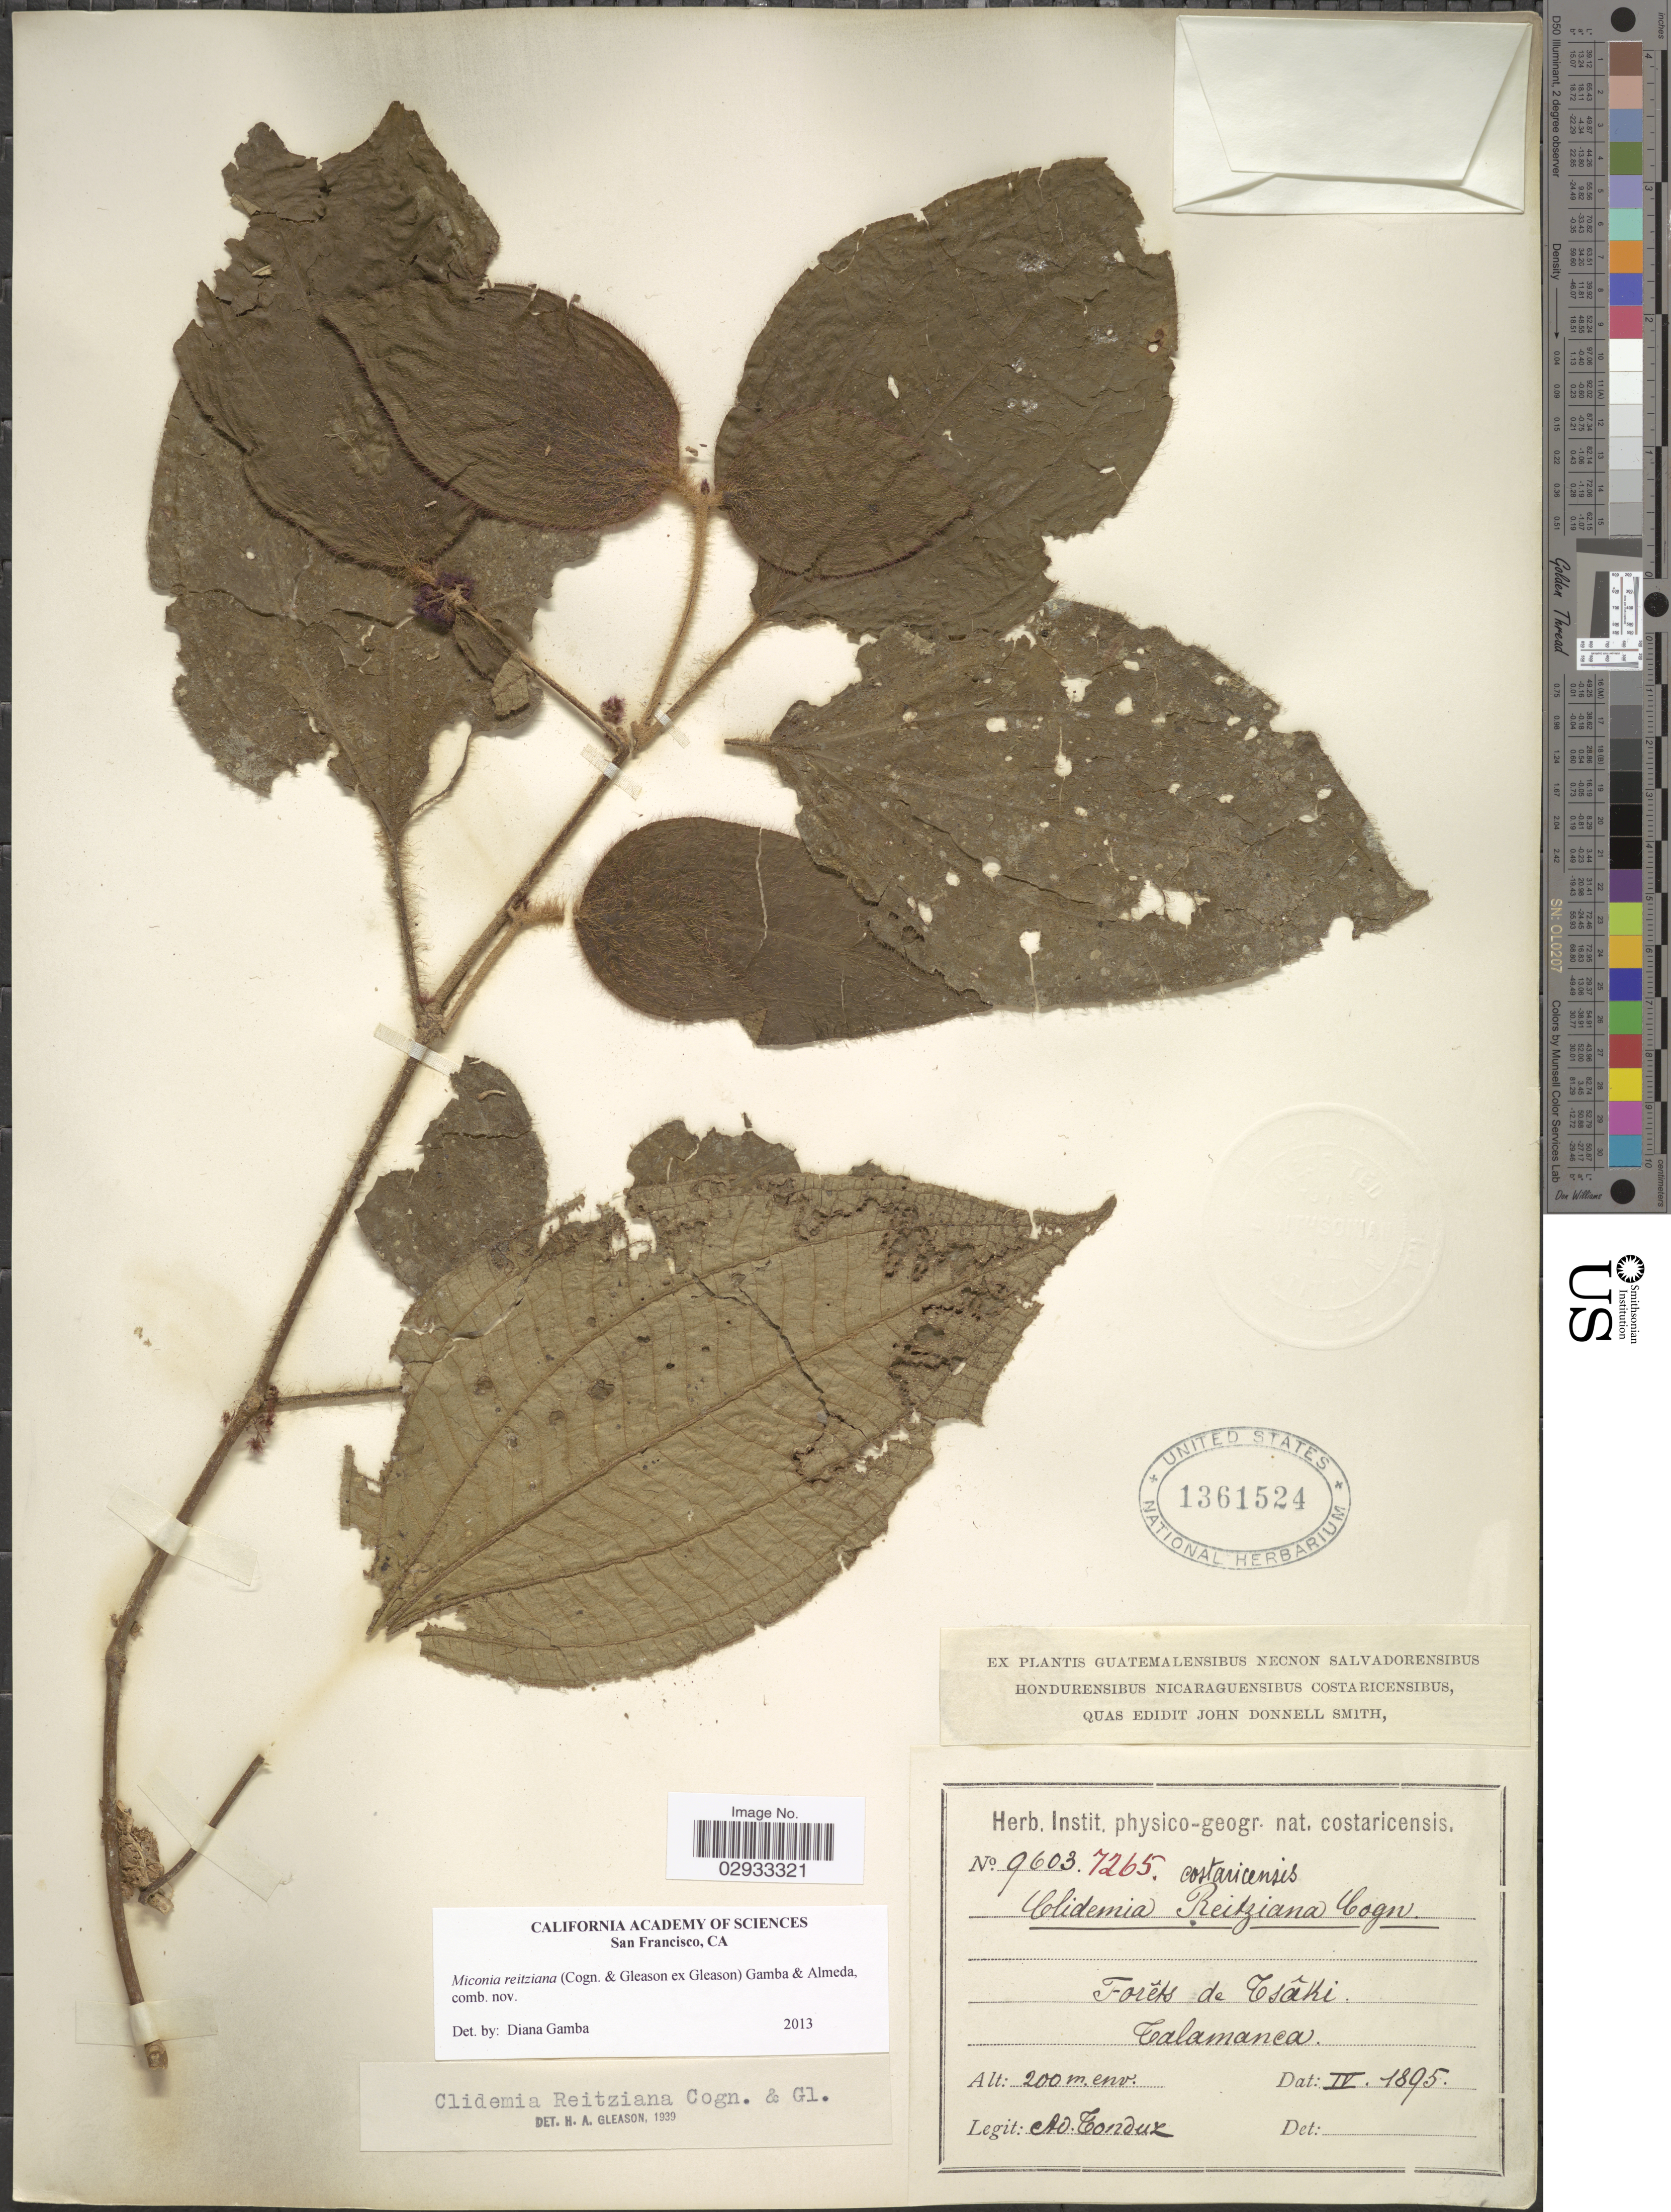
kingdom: Plantae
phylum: Tracheophyta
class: Magnoliopsida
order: Myrtales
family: Melastomataceae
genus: Miconia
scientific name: Miconia reitziana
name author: (Cogn. & Gleason) Gamba & Almeda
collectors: A. Tonduz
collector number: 9603/7265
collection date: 1895-04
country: Costa Rica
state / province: Limón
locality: Forêts de Tsâki. Talamanca.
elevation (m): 200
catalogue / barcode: US 1361524